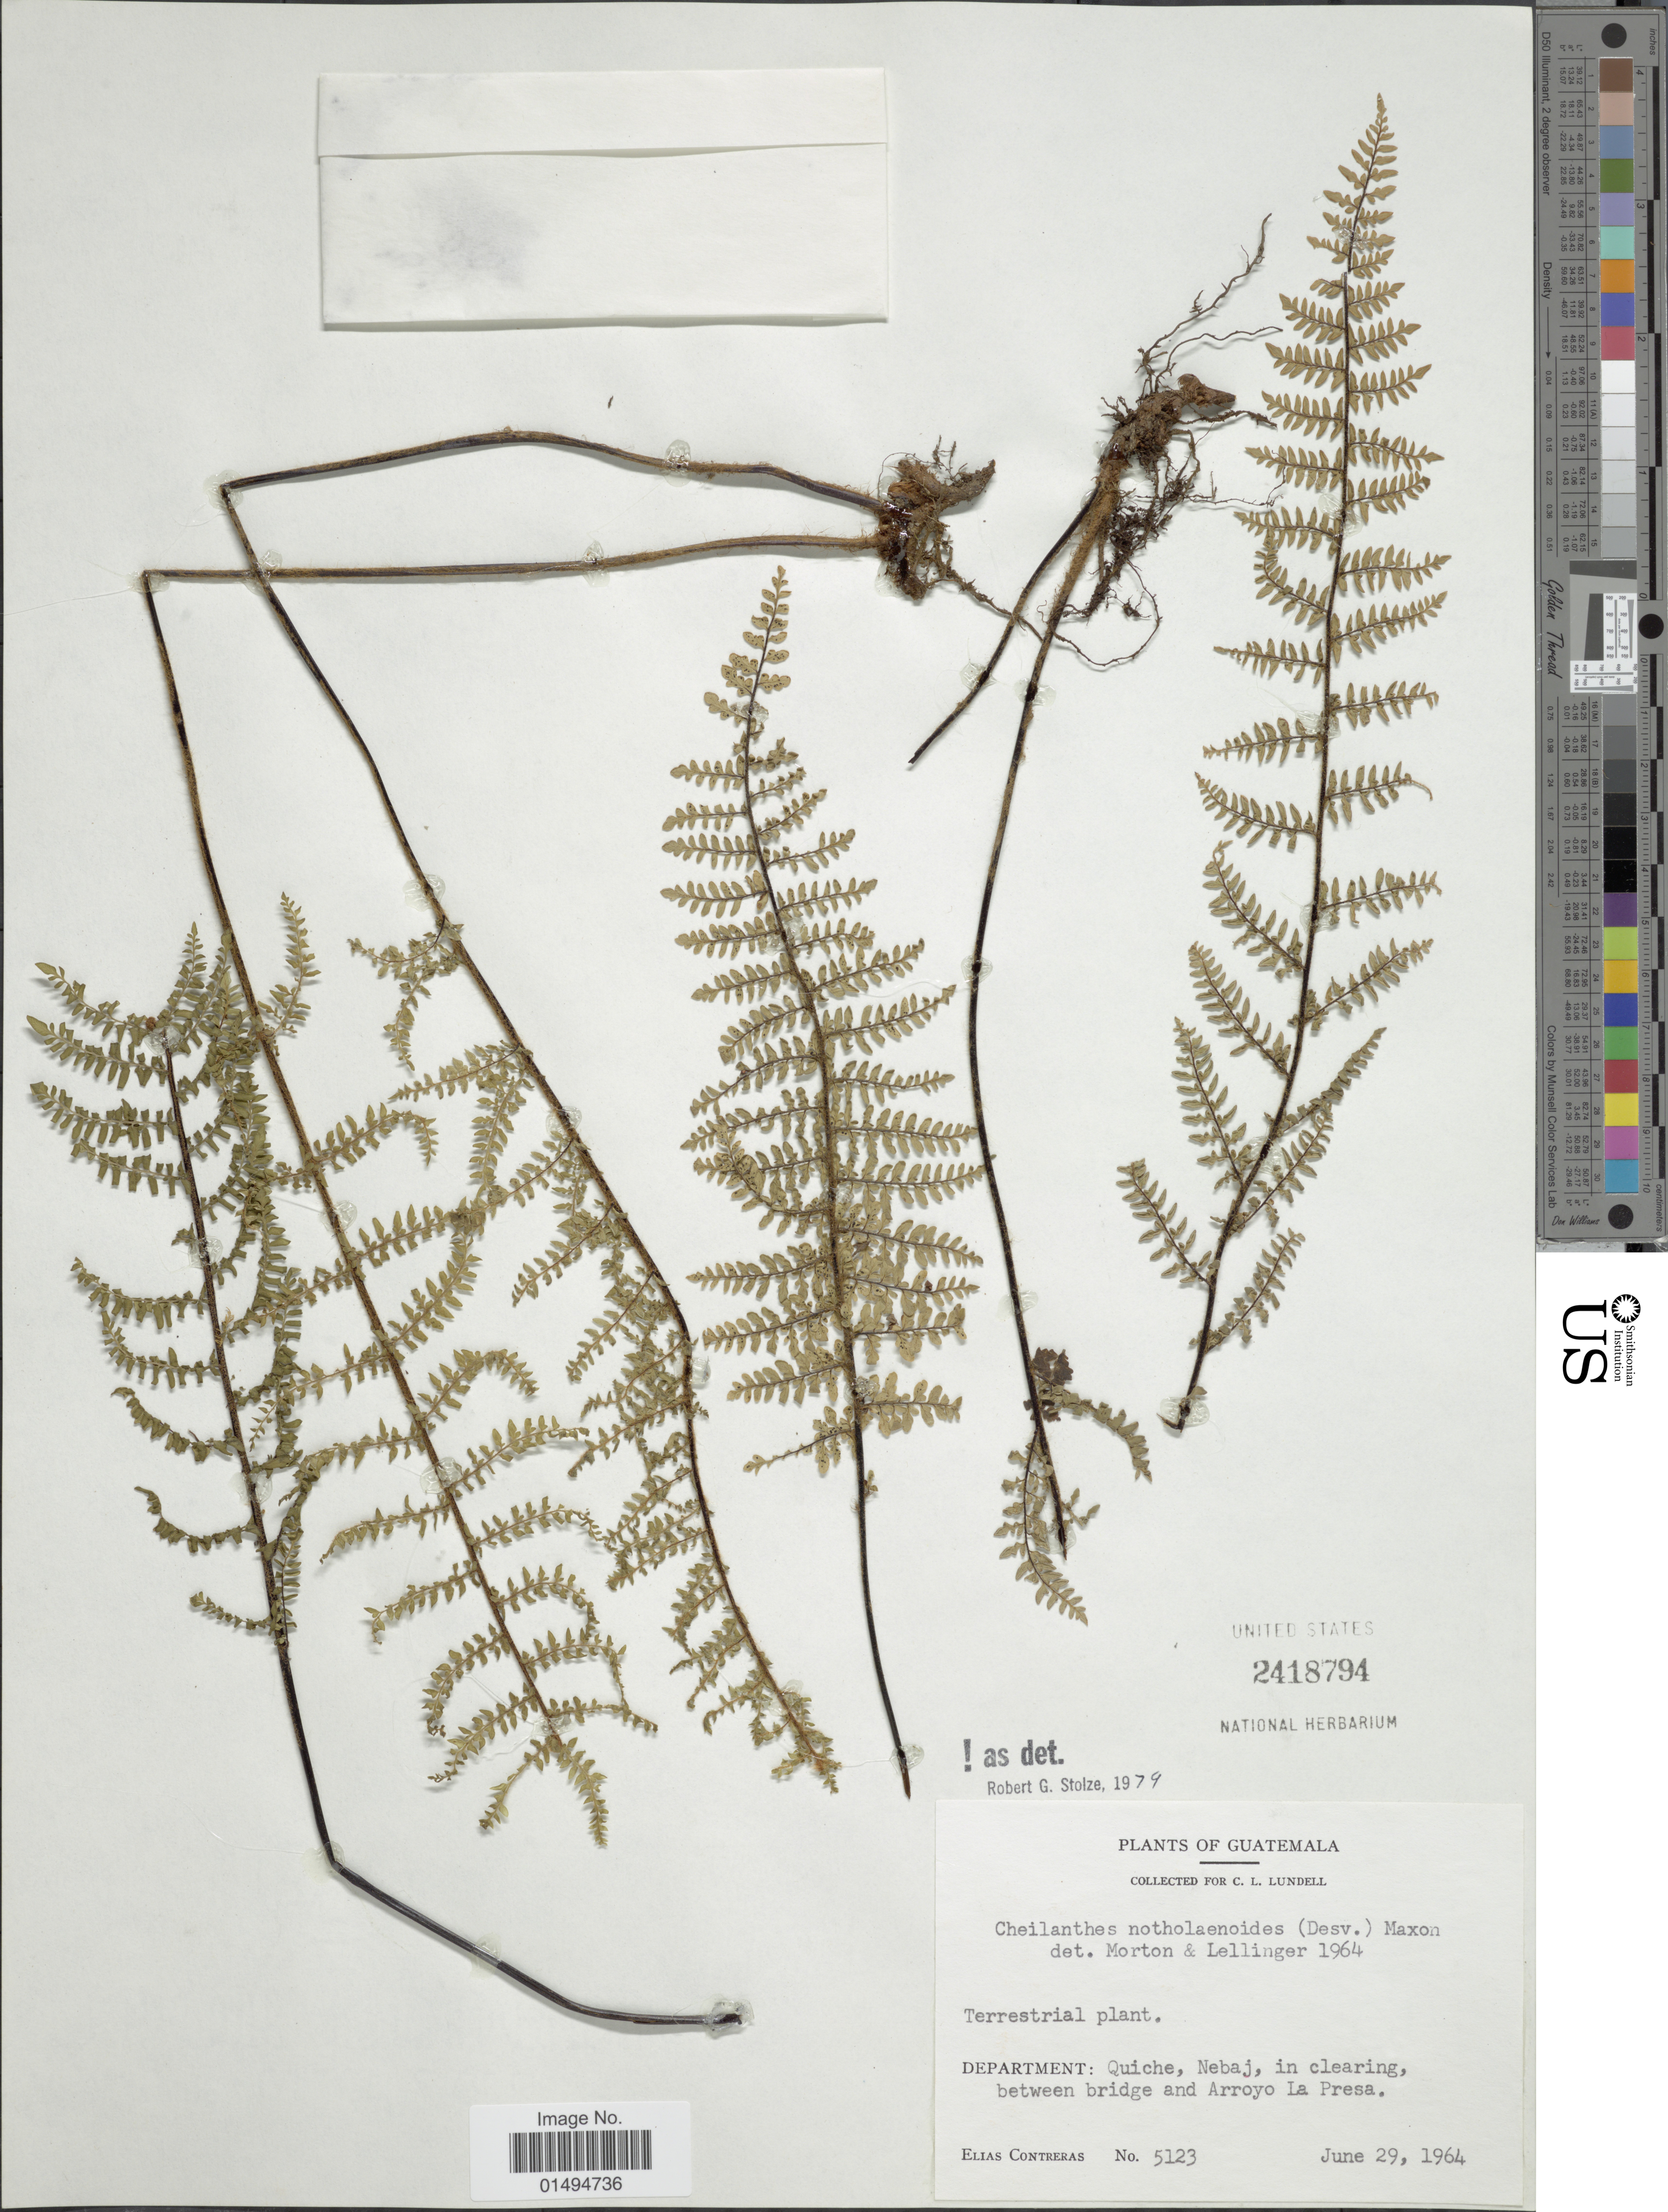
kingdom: Plantae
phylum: Tracheophyta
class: Polypodiopsida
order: Polypodiales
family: Pteridaceae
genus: Myriopteris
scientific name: Myriopteris notholaenoides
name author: (Desv.) Grusz & Windham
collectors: E. Contreras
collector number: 5123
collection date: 1964-06-29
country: Guatemala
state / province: El Quiché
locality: Department: Quiche, Nebaj, in clearing, between bridge and Arroyo La Presa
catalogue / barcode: US 2418794